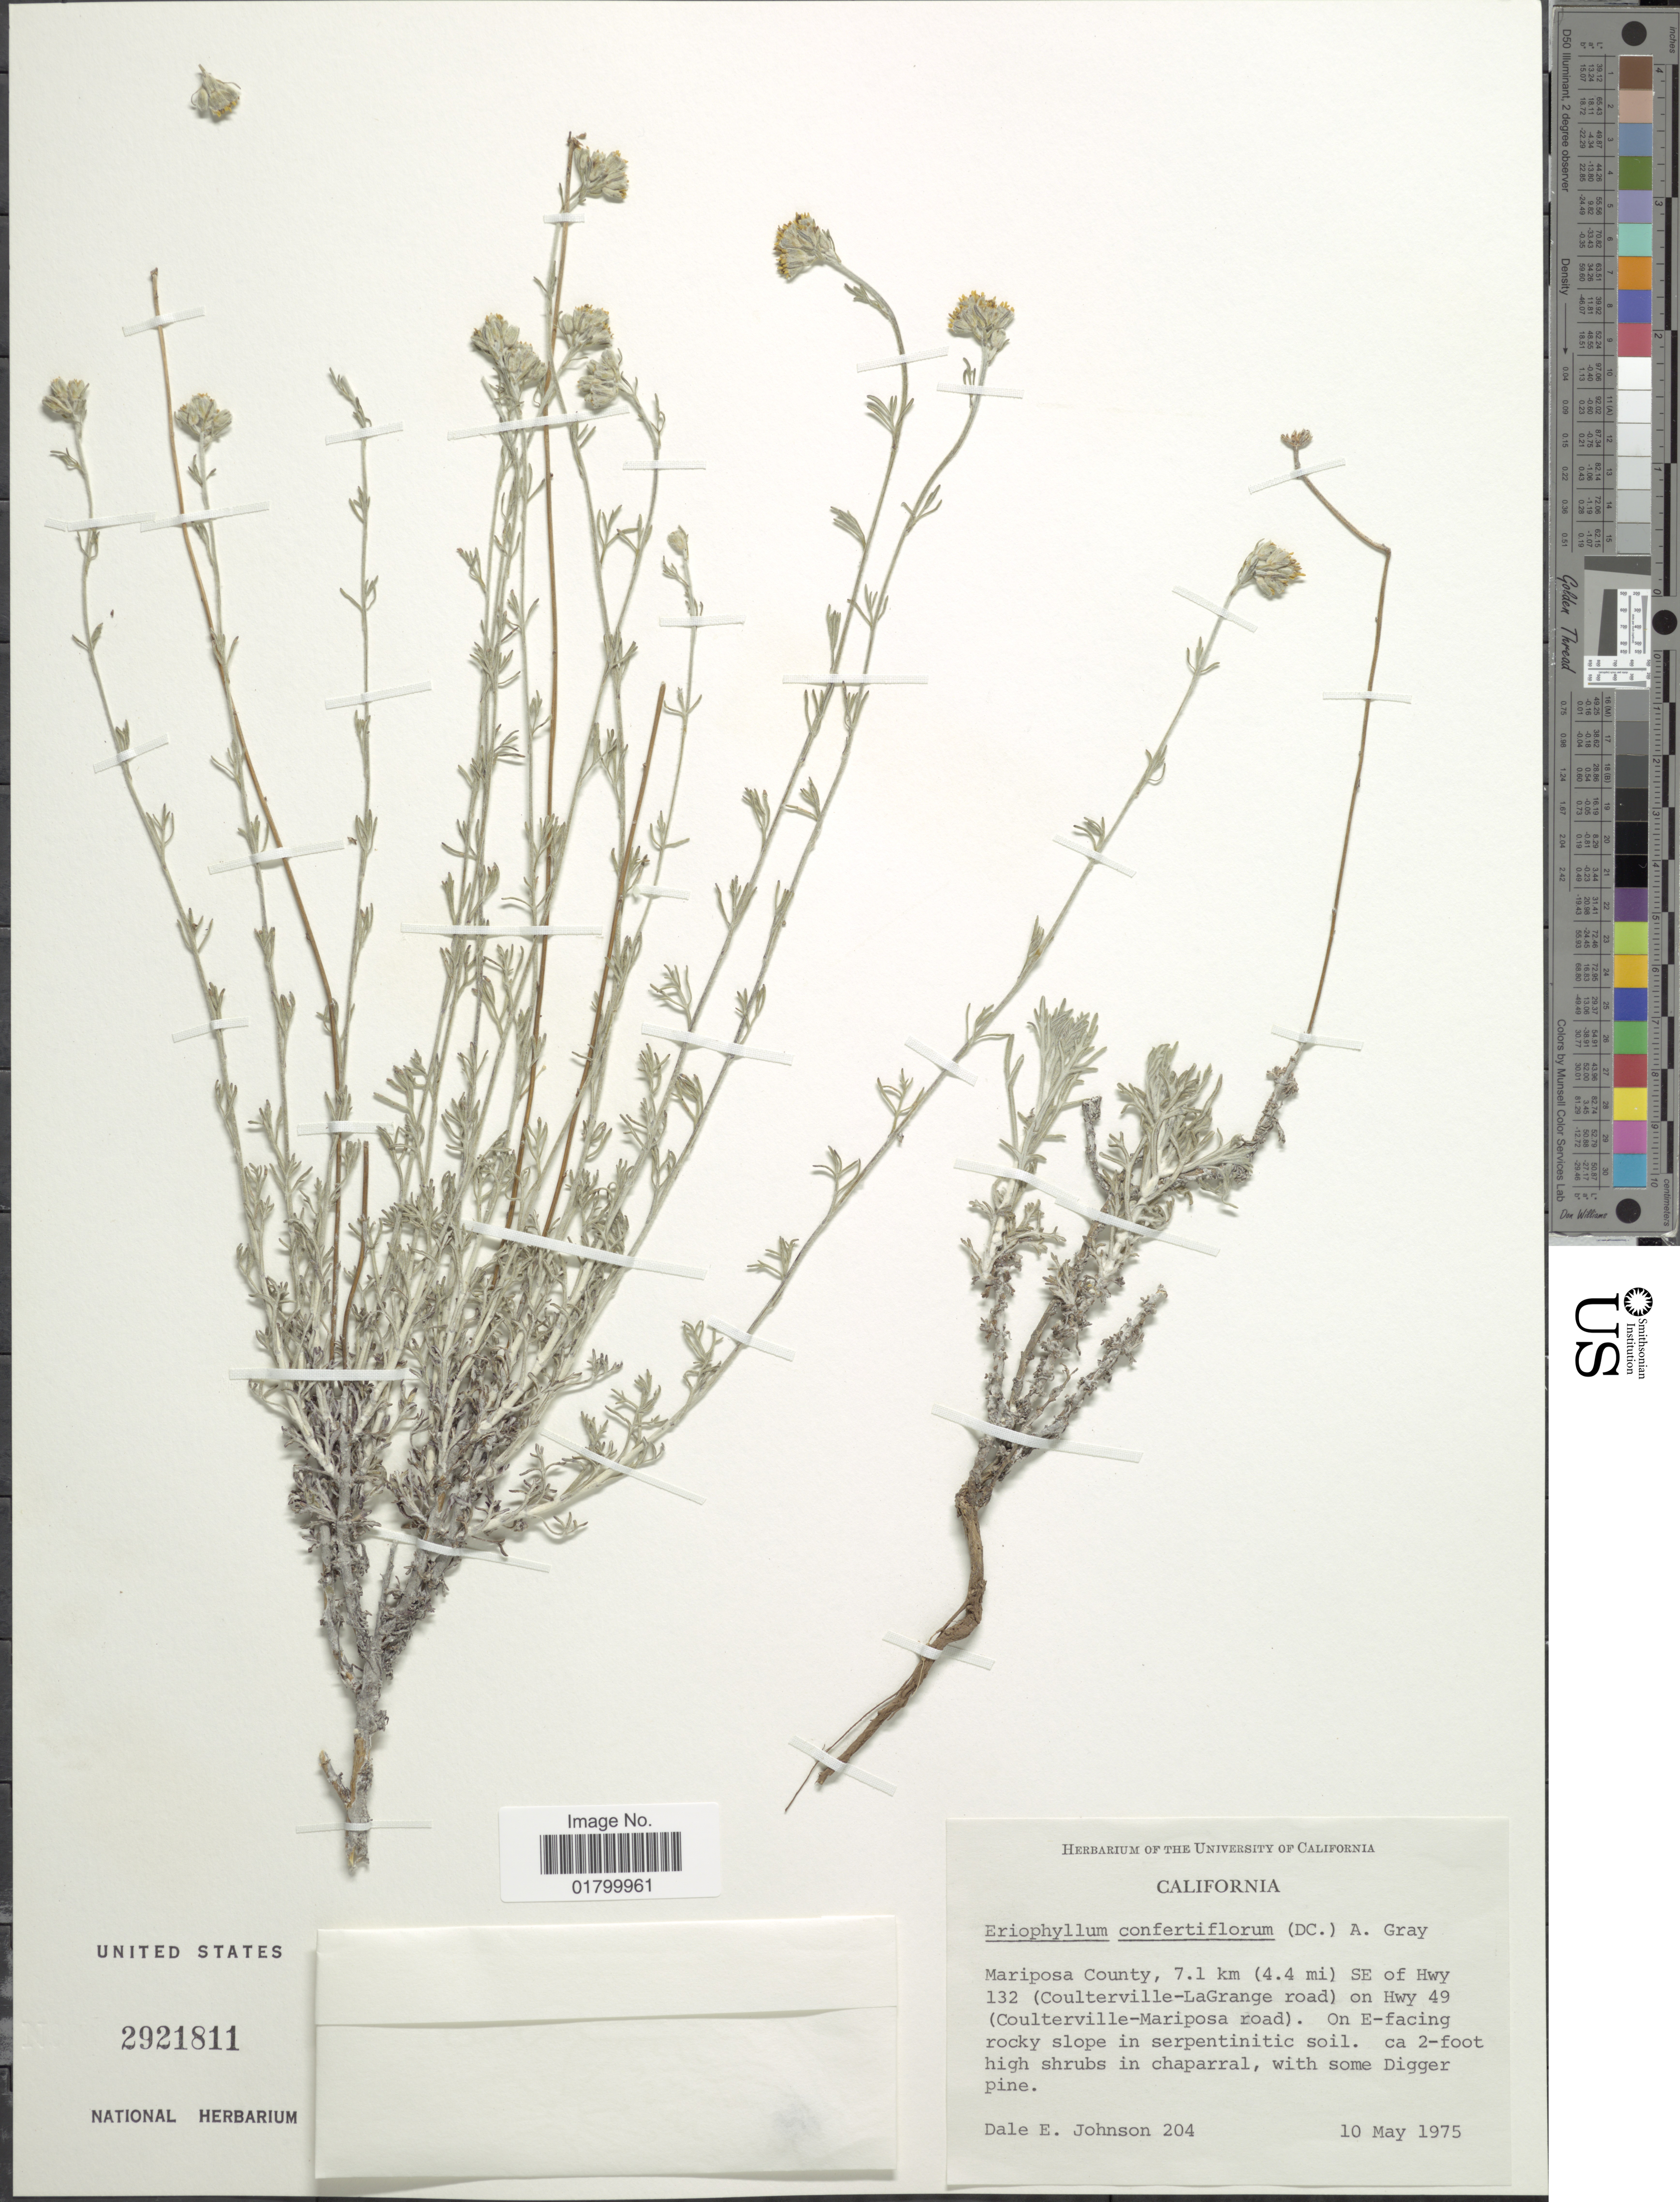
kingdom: Plantae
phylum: Tracheophyta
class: Magnoliopsida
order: Asterales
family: Asteraceae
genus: Eriophyllum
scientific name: Eriophyllum confertiflorum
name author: (DC.) A. Gray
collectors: D. E. Johnson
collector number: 204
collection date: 1975-05-10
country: United States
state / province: California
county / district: Mariposa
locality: Mariposa County, 7.1 km (4.4 mi) SE of Hey 132 (Coukterville-LaGrange road) on Hwy 49 (Coulterville-Mariposa road)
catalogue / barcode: US 2921811